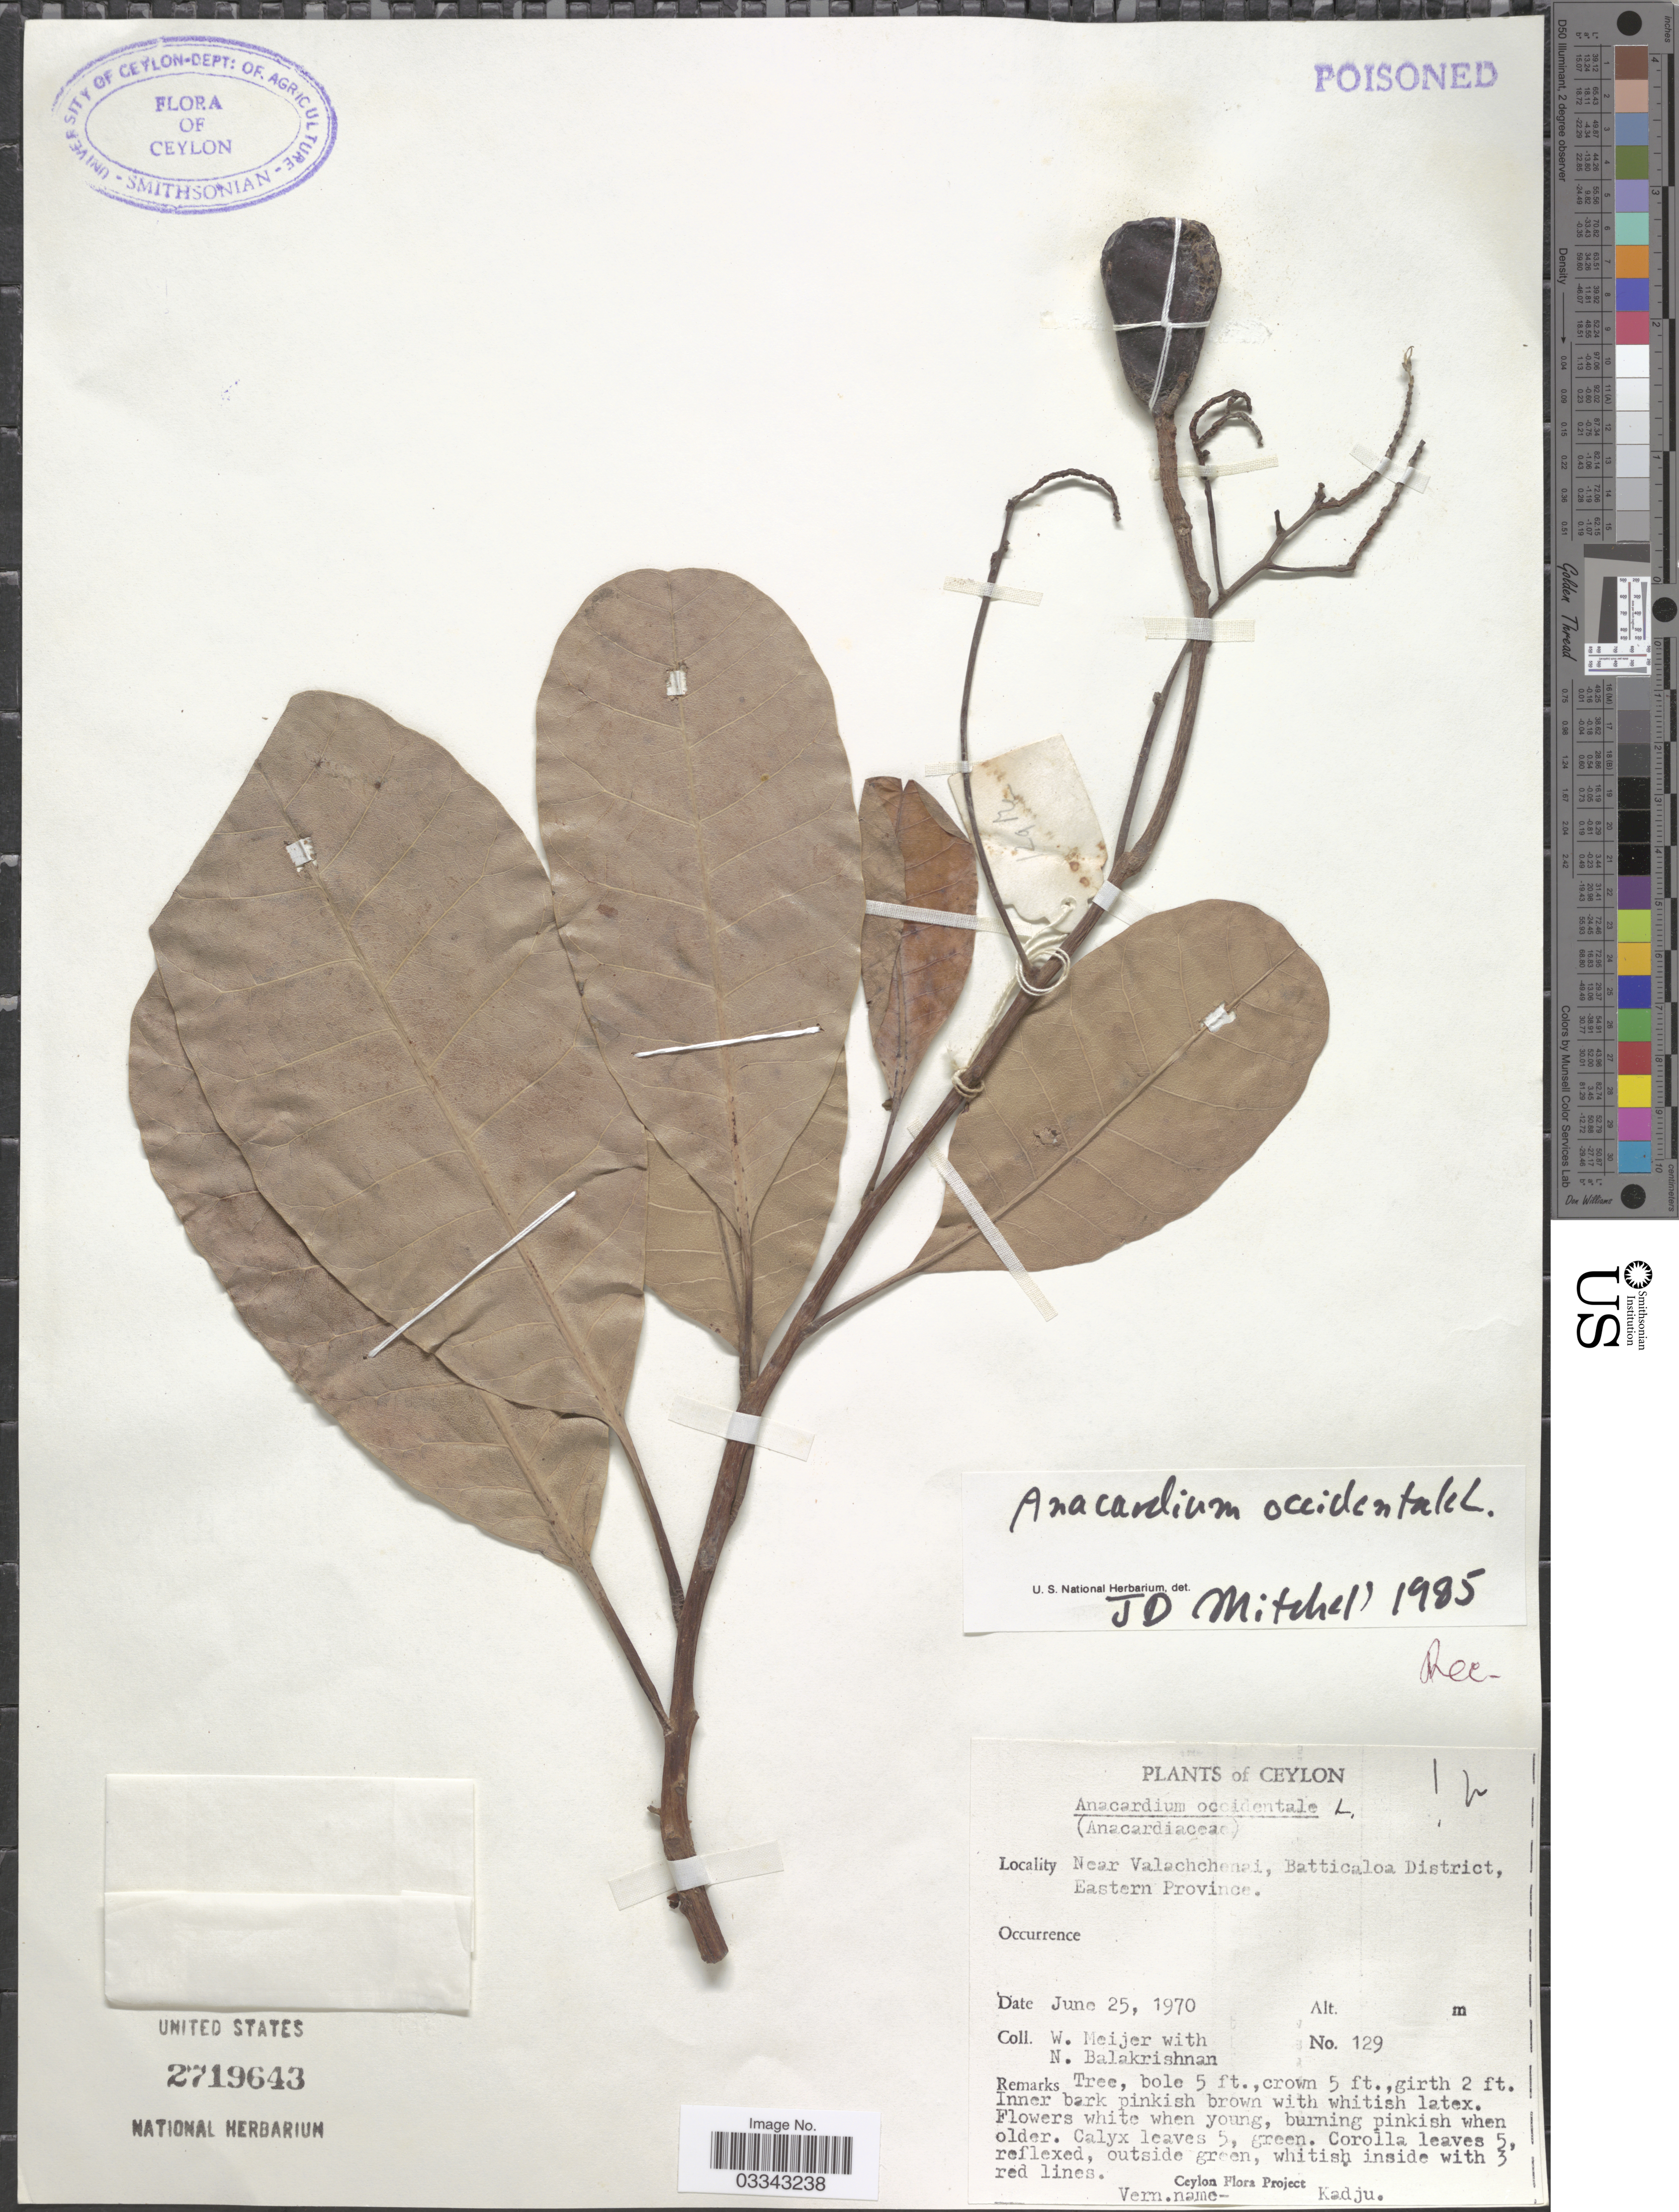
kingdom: Plantae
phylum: Tracheophyta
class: Magnoliopsida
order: Sapindales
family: Anacardiaceae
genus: Anacardium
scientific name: Anacardium occidentale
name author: L.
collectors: W. Meijer & N. Balakrishnan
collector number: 129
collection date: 1970-06-25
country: Sri Lanka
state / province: Eastern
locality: Ceylon. Near Valachchenai, Batticaloa District.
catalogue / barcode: US 2719643